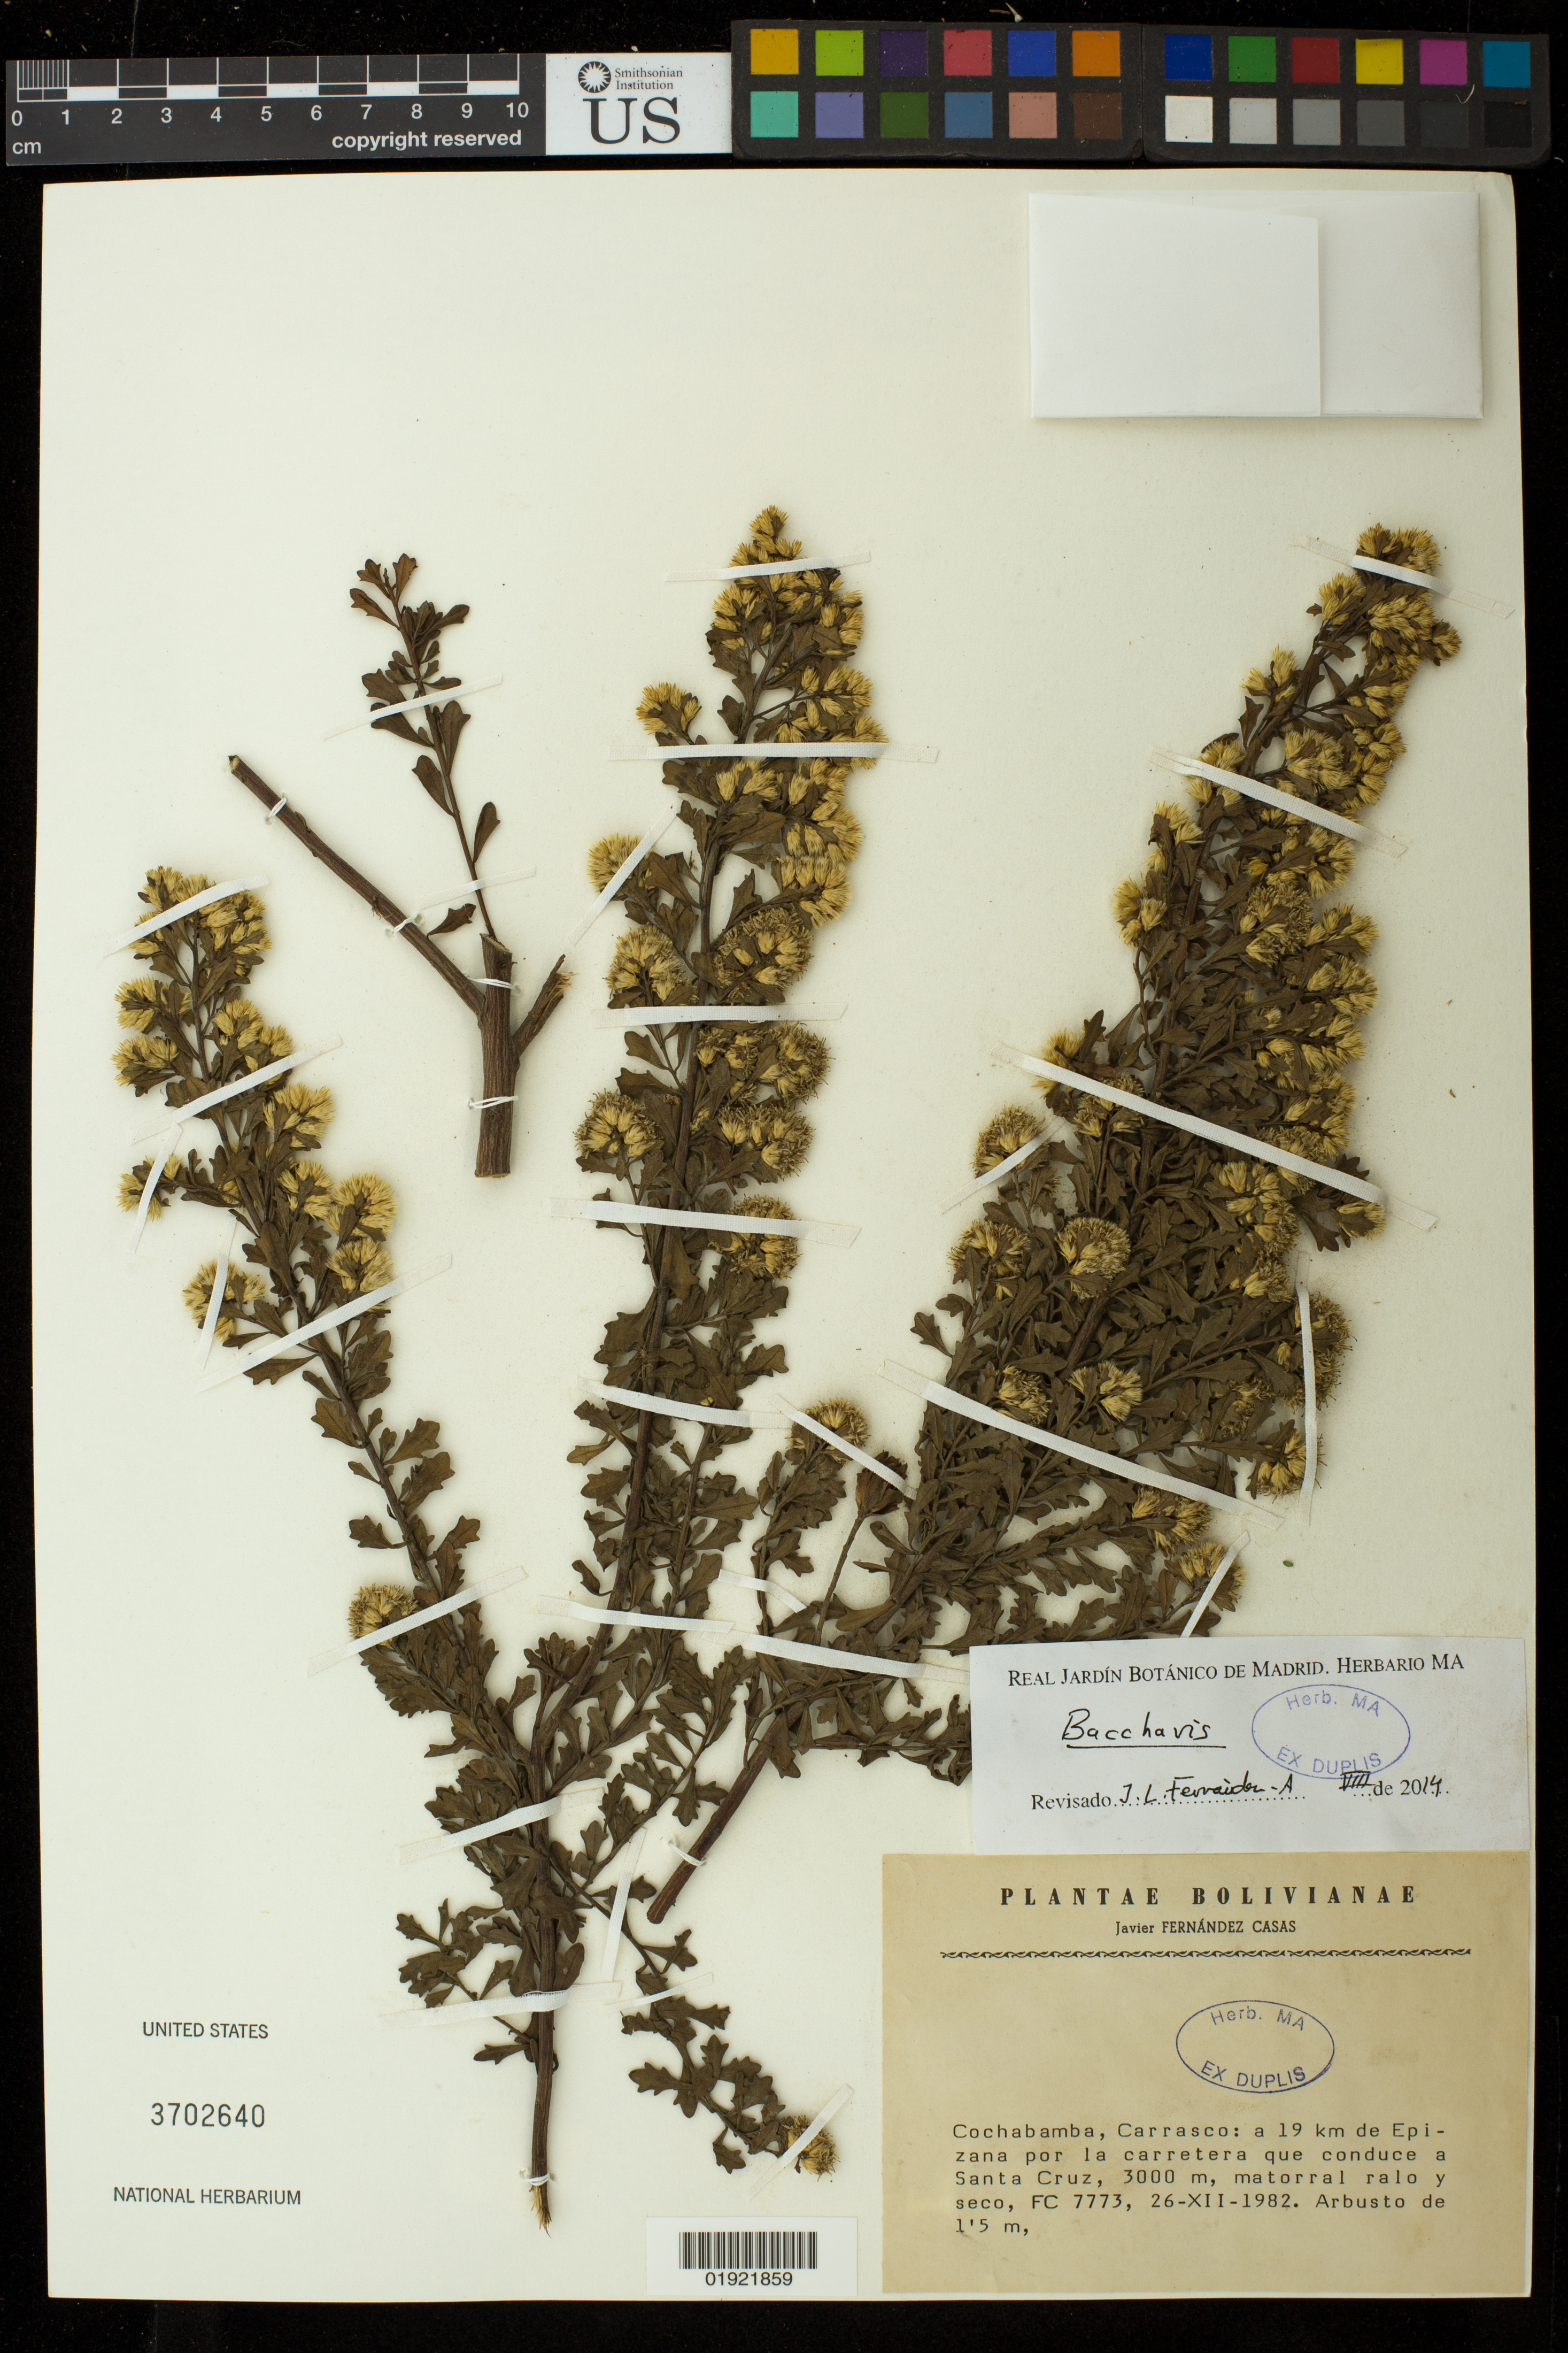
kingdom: Plantae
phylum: Tracheophyta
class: Magnoliopsida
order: Asterales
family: Asteraceae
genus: Baccharis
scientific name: Baccharis sp.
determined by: Fernández-Alonso, J. L.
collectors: F. J. Fernández Casas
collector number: FC 7773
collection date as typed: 26-XII- 1982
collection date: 1982-12-26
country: Bolivia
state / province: Cochabamba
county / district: Carrasco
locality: a 19 km de Epizana por la carretera que conduce a Santa Cruz,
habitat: Matorral ralo y seco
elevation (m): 3000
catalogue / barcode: US 3702640